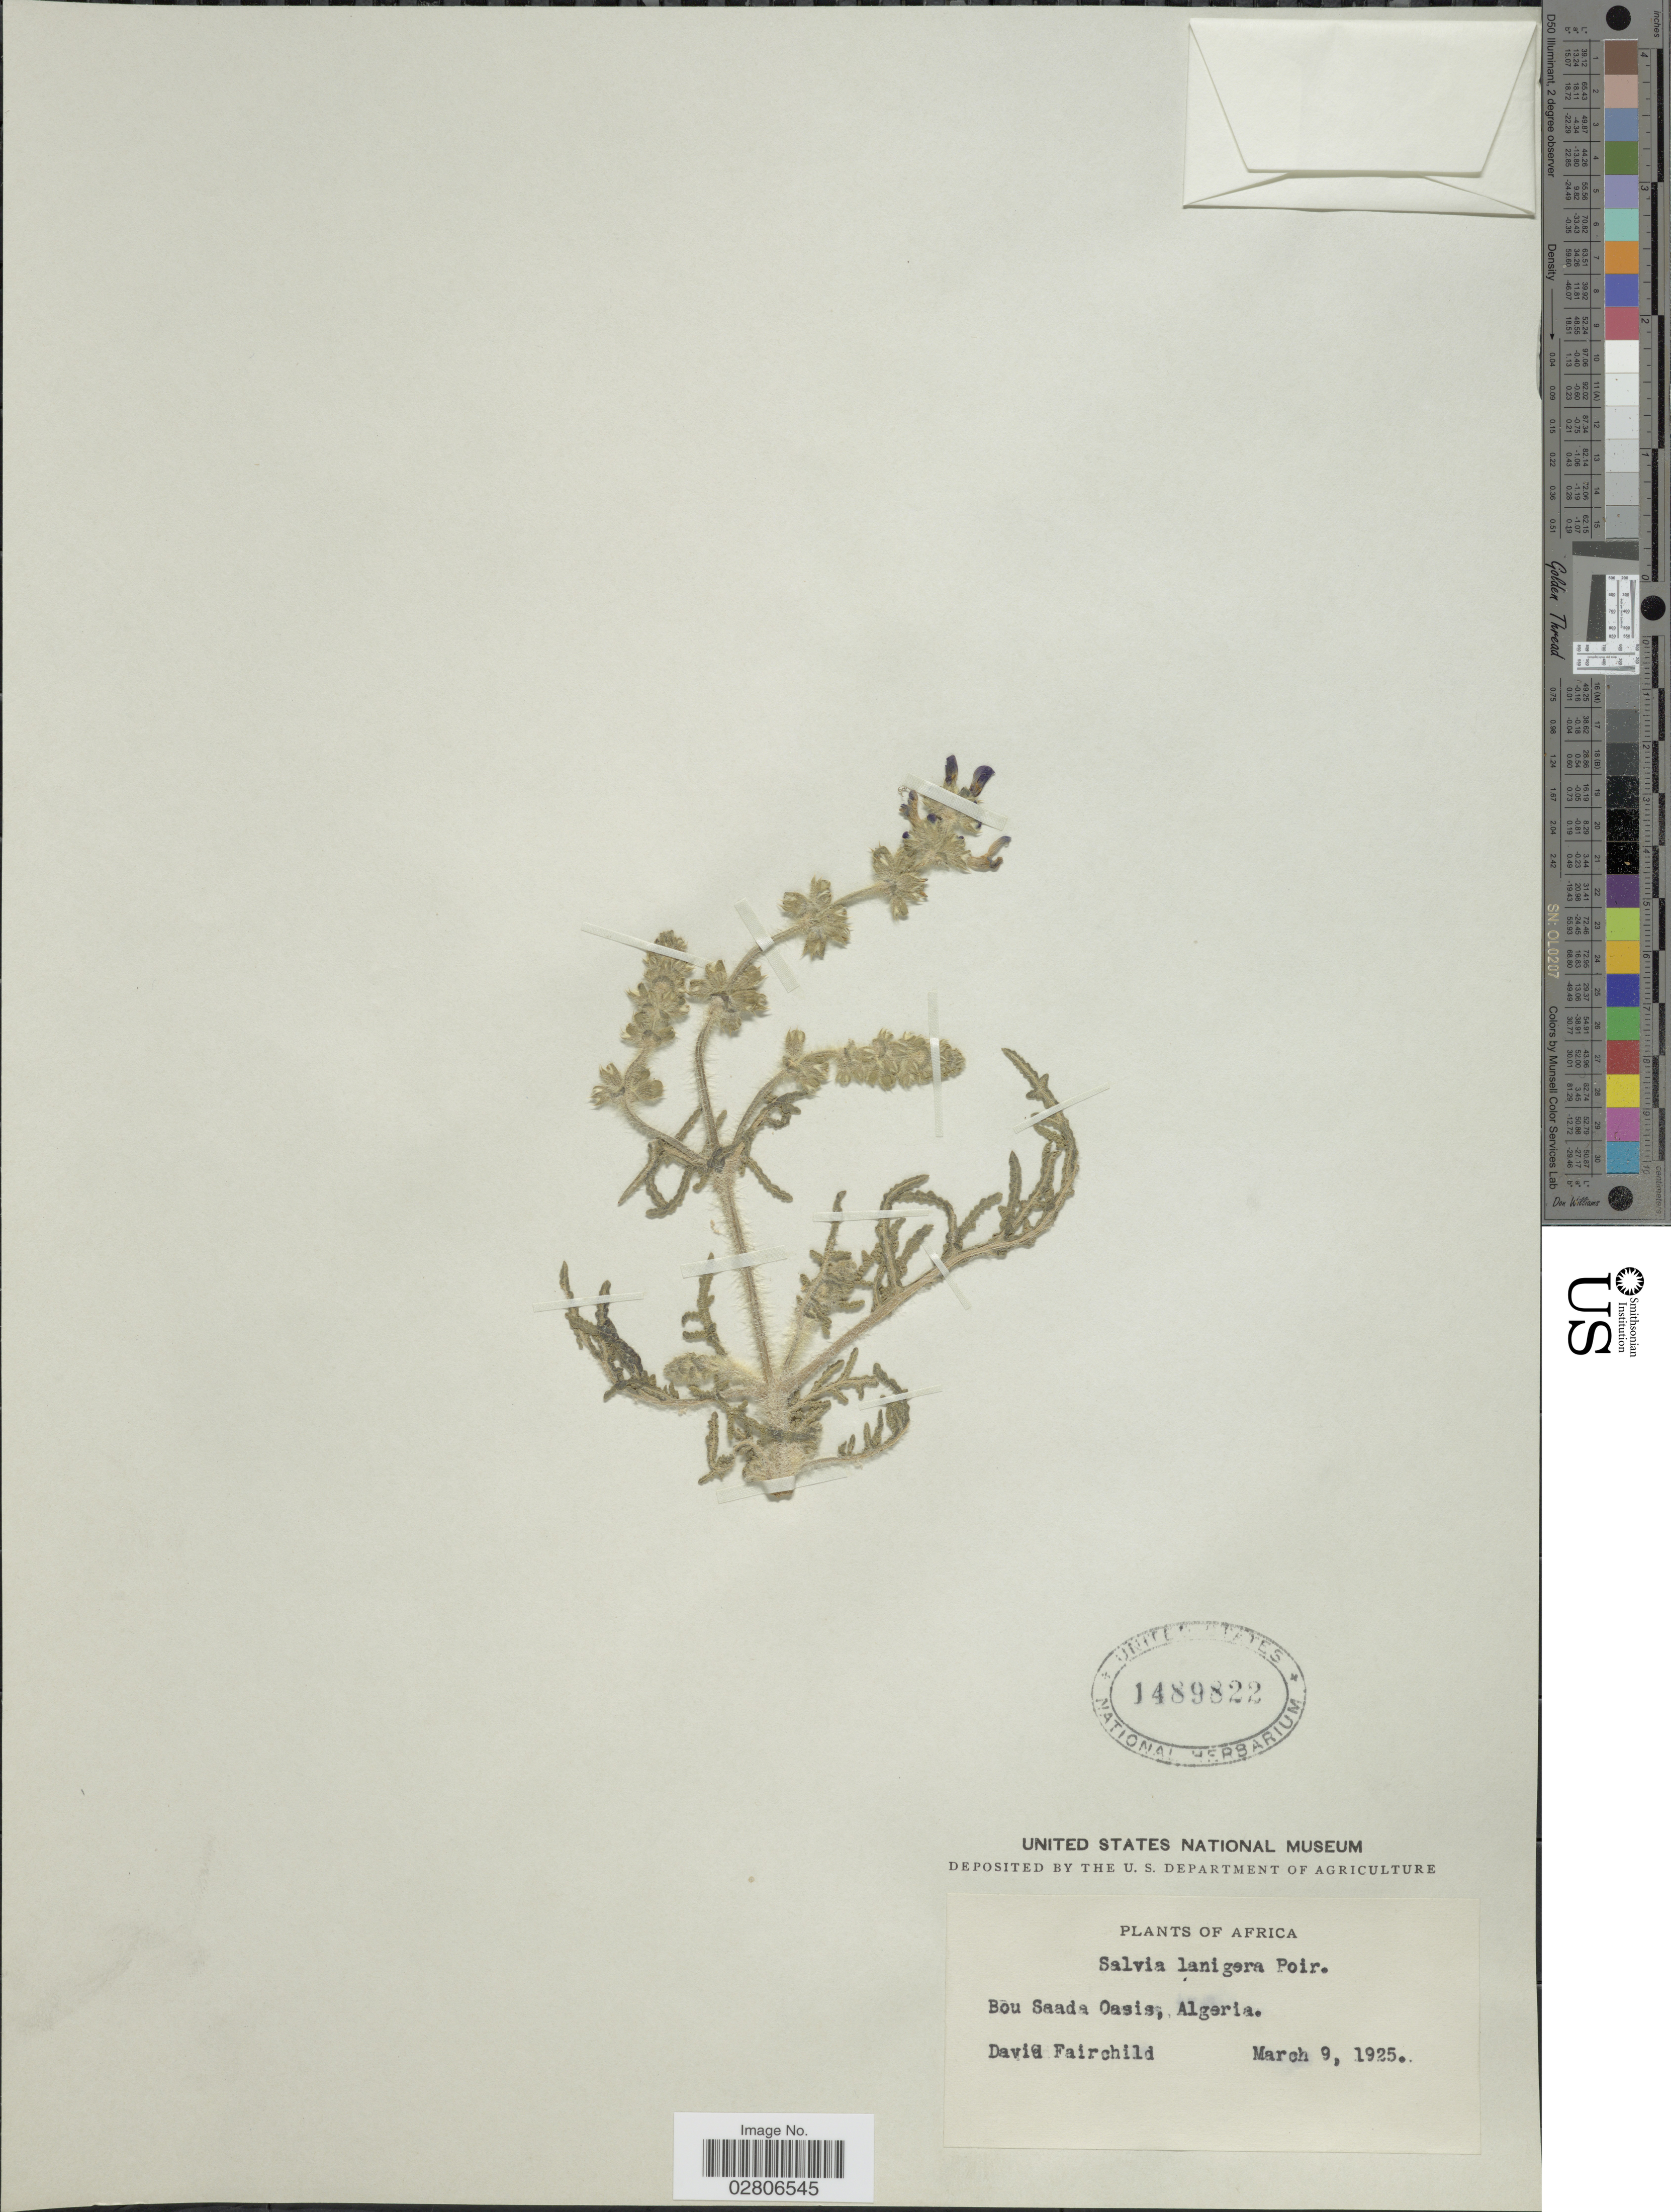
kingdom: Plantae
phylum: Tracheophyta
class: Magnoliopsida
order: Lamiales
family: Lamiaceae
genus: Salvia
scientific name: Salvia lanigera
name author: Poir.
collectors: D. Fairchild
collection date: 1925-03-09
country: Algeria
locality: Bou Saada Oasis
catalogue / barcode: US 1489822